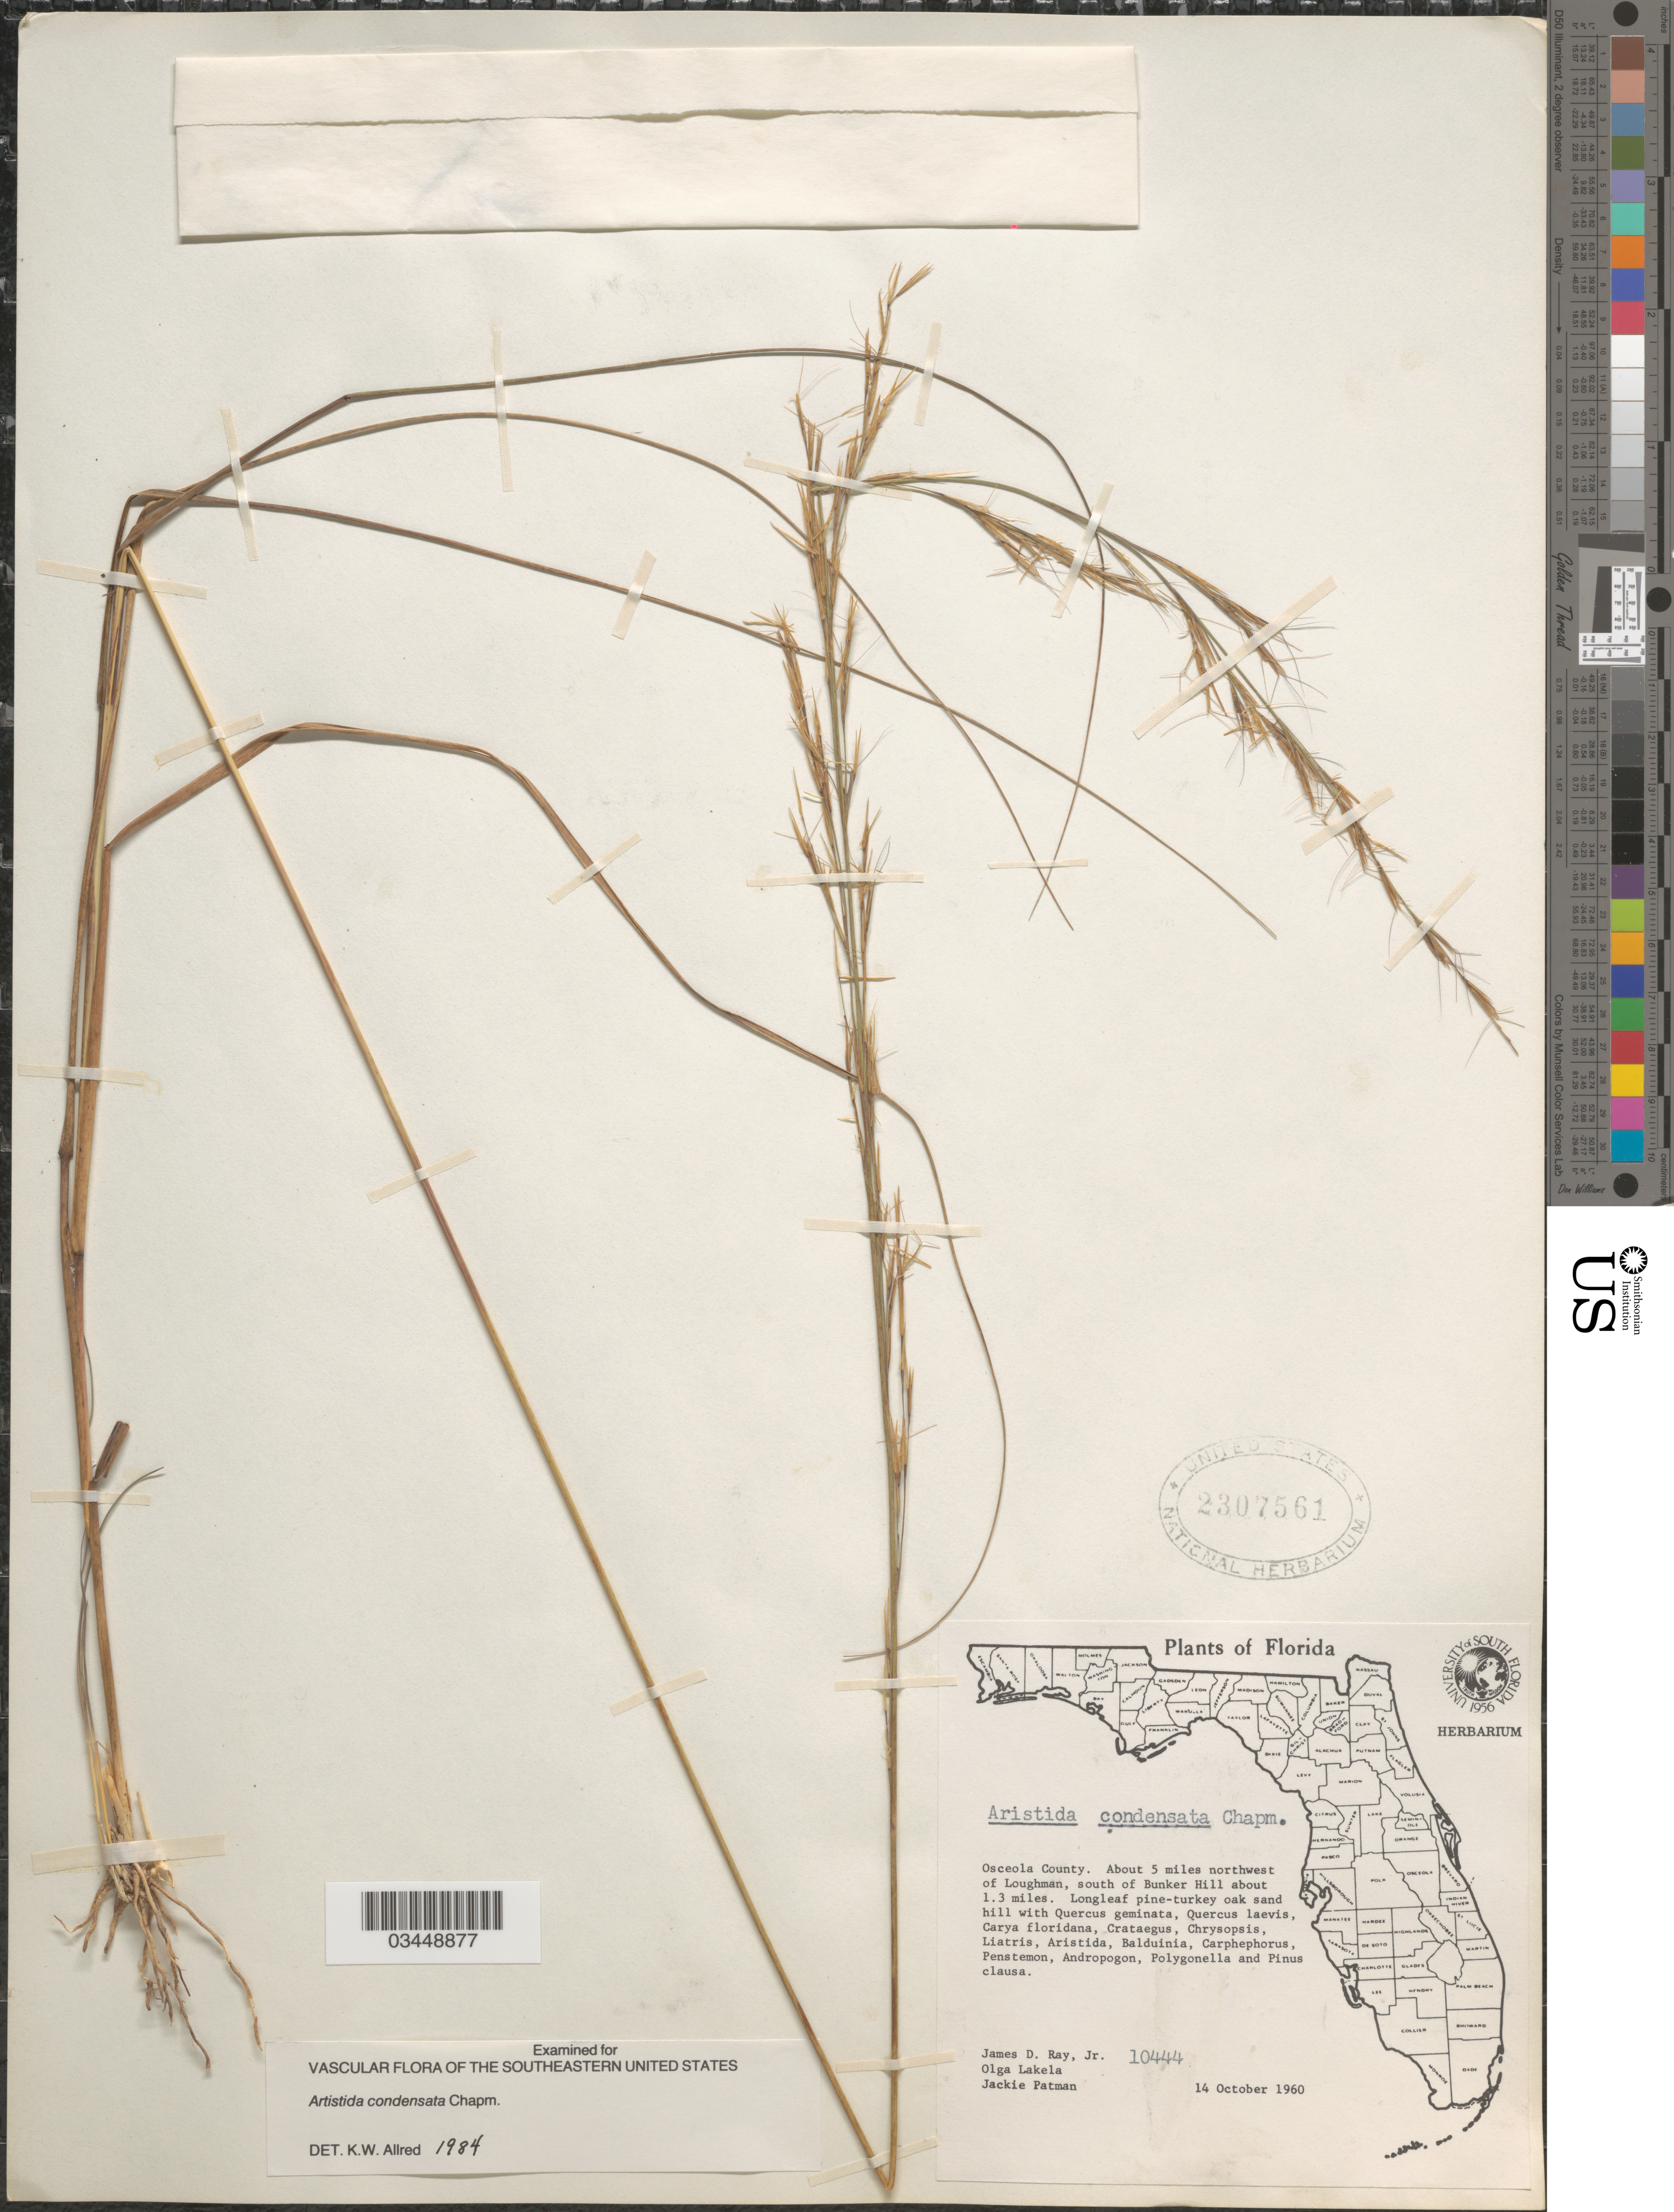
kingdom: Plantae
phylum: Tracheophyta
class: Liliopsida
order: Poales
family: Poaceae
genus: Aristida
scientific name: Aristida condensata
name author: Chapm.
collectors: J. Ray, O. K. Lakela & J. Patman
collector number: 10444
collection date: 1960-10-14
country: United States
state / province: Florida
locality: Osceola County. About 5 miles northwest of Loughman, south of Bunker Hill about 1.3 miles.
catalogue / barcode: US 2307561